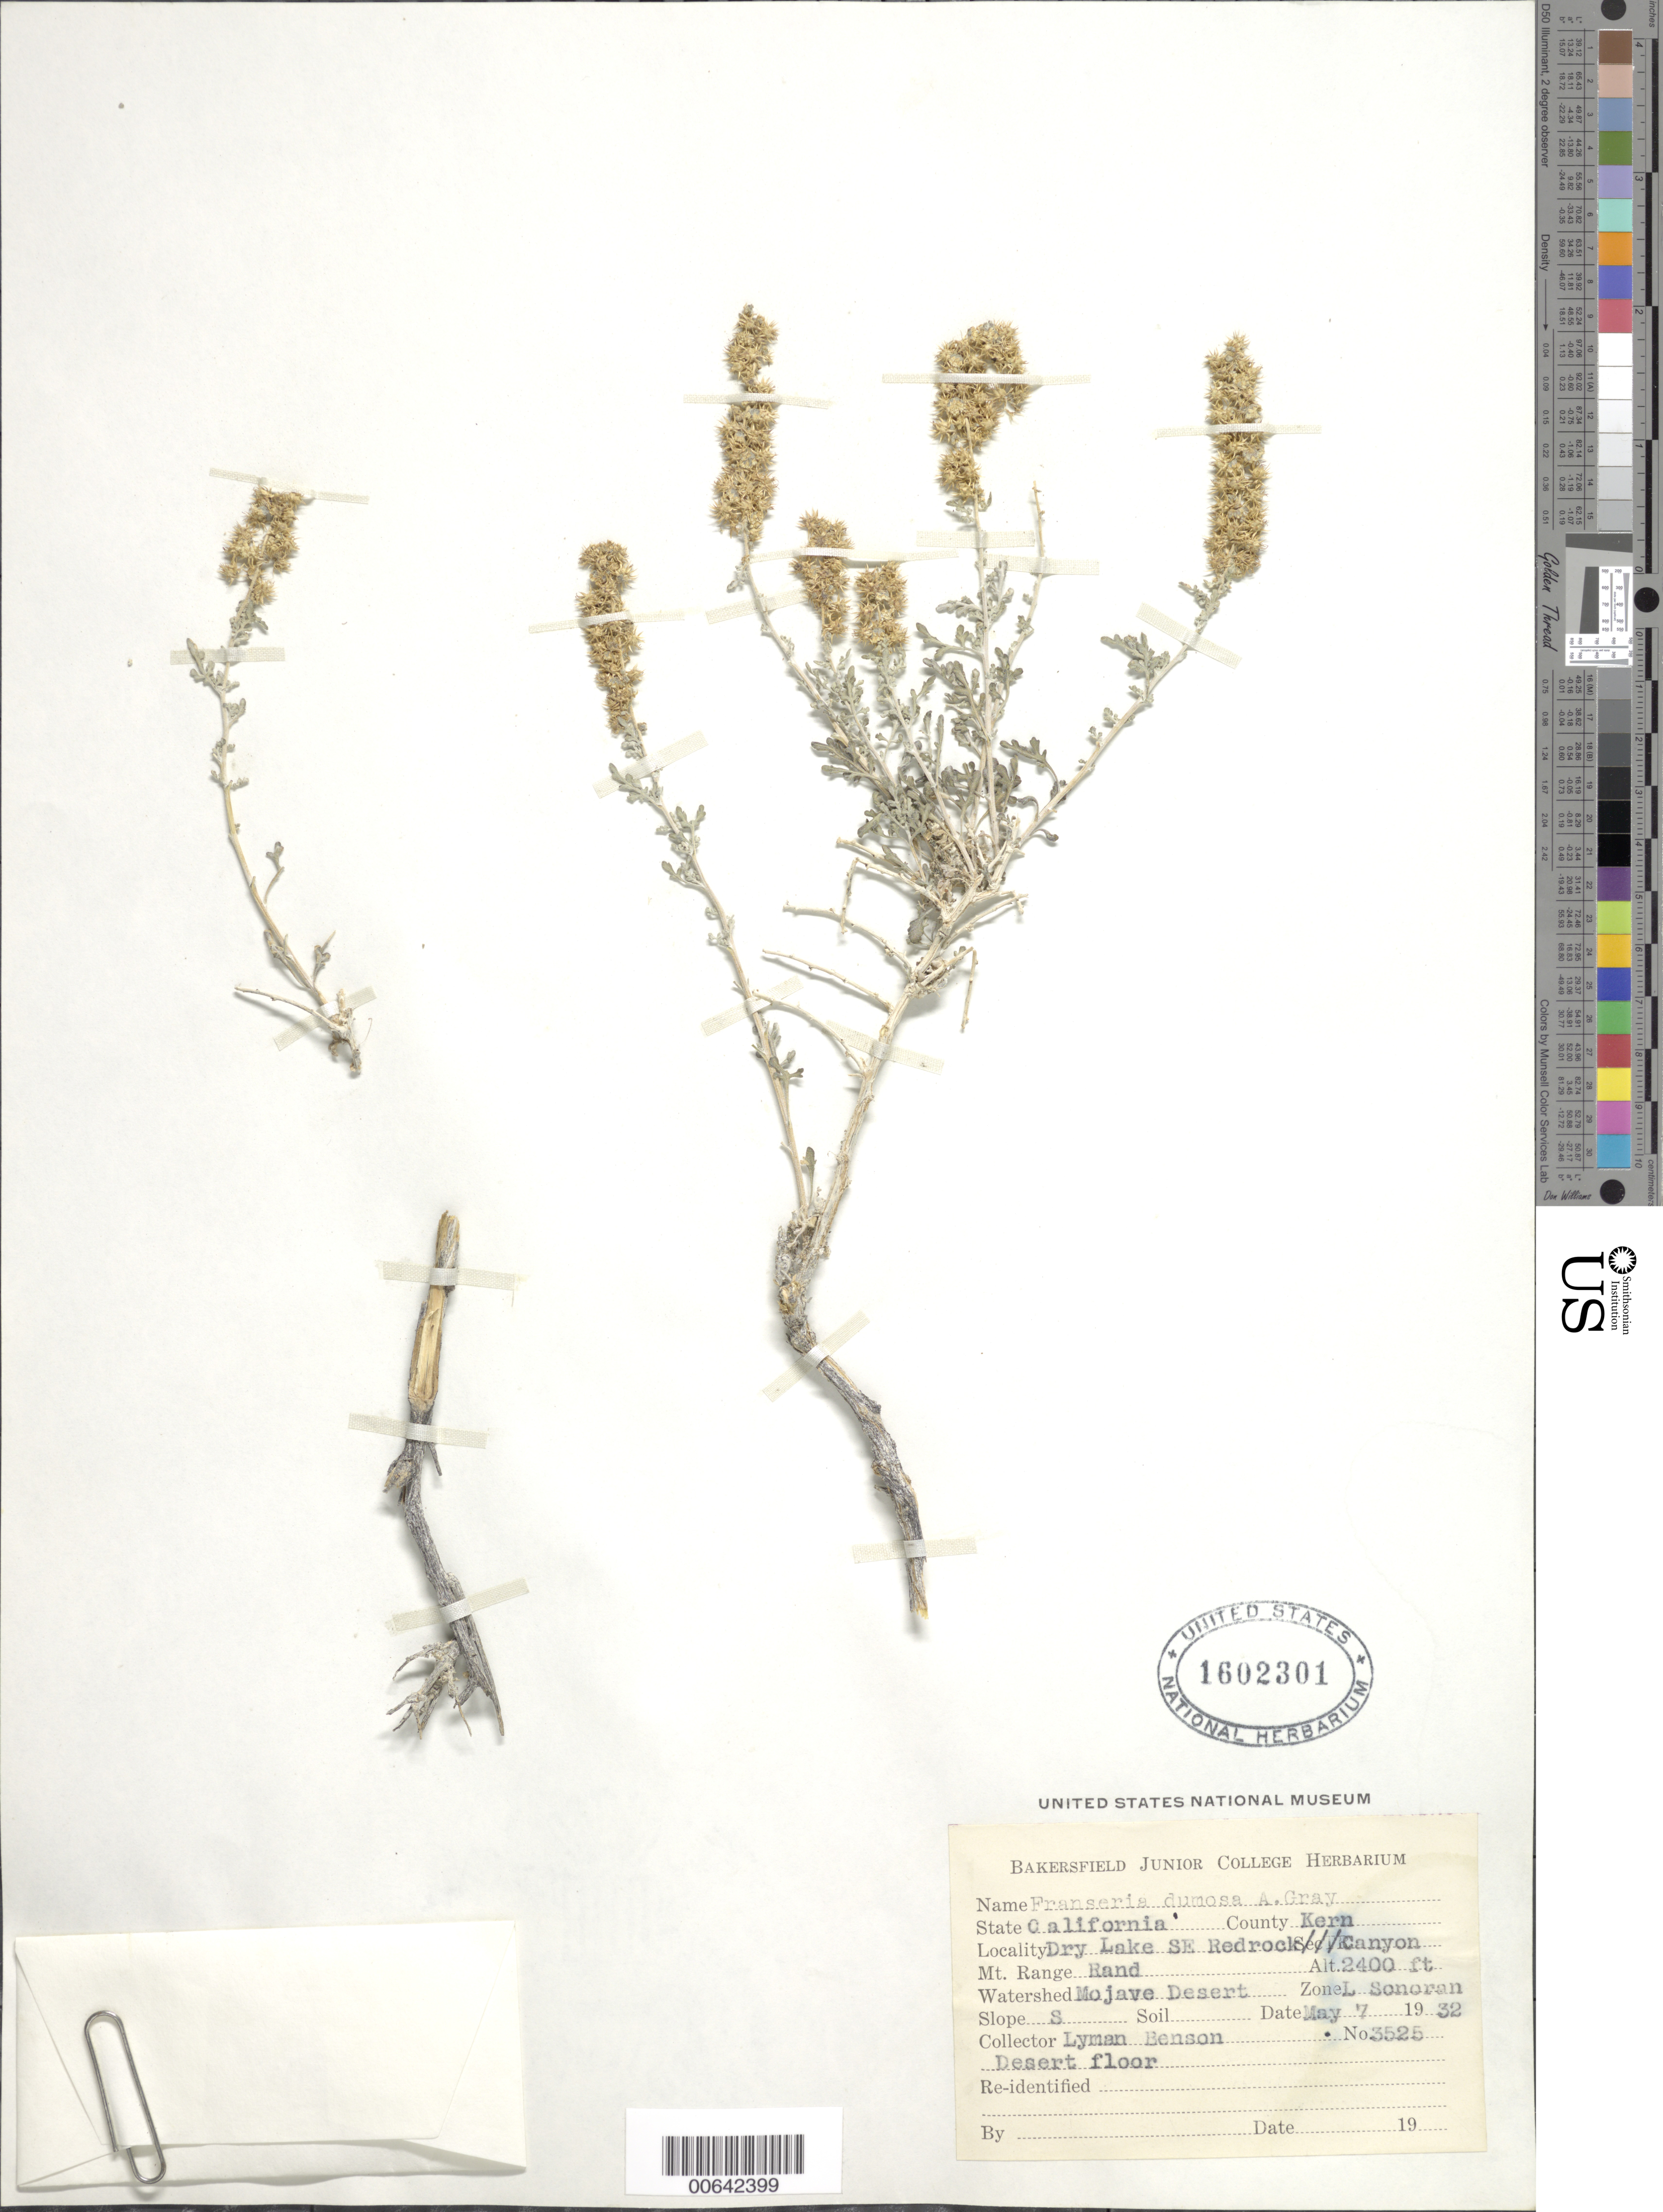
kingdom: Plantae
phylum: Tracheophyta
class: Magnoliopsida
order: Asterales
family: Asteraceae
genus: Franseria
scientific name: Franseria dumosa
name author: A. Gray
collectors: L. D. Benson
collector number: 3525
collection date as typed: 07 May 1932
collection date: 1932-05-07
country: United States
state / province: California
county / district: Kern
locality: Dry Lake SE Redrock Canyon, Rand Mts, Mojave Desert.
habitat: Lower Sonoran Zone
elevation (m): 732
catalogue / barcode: US 1602301